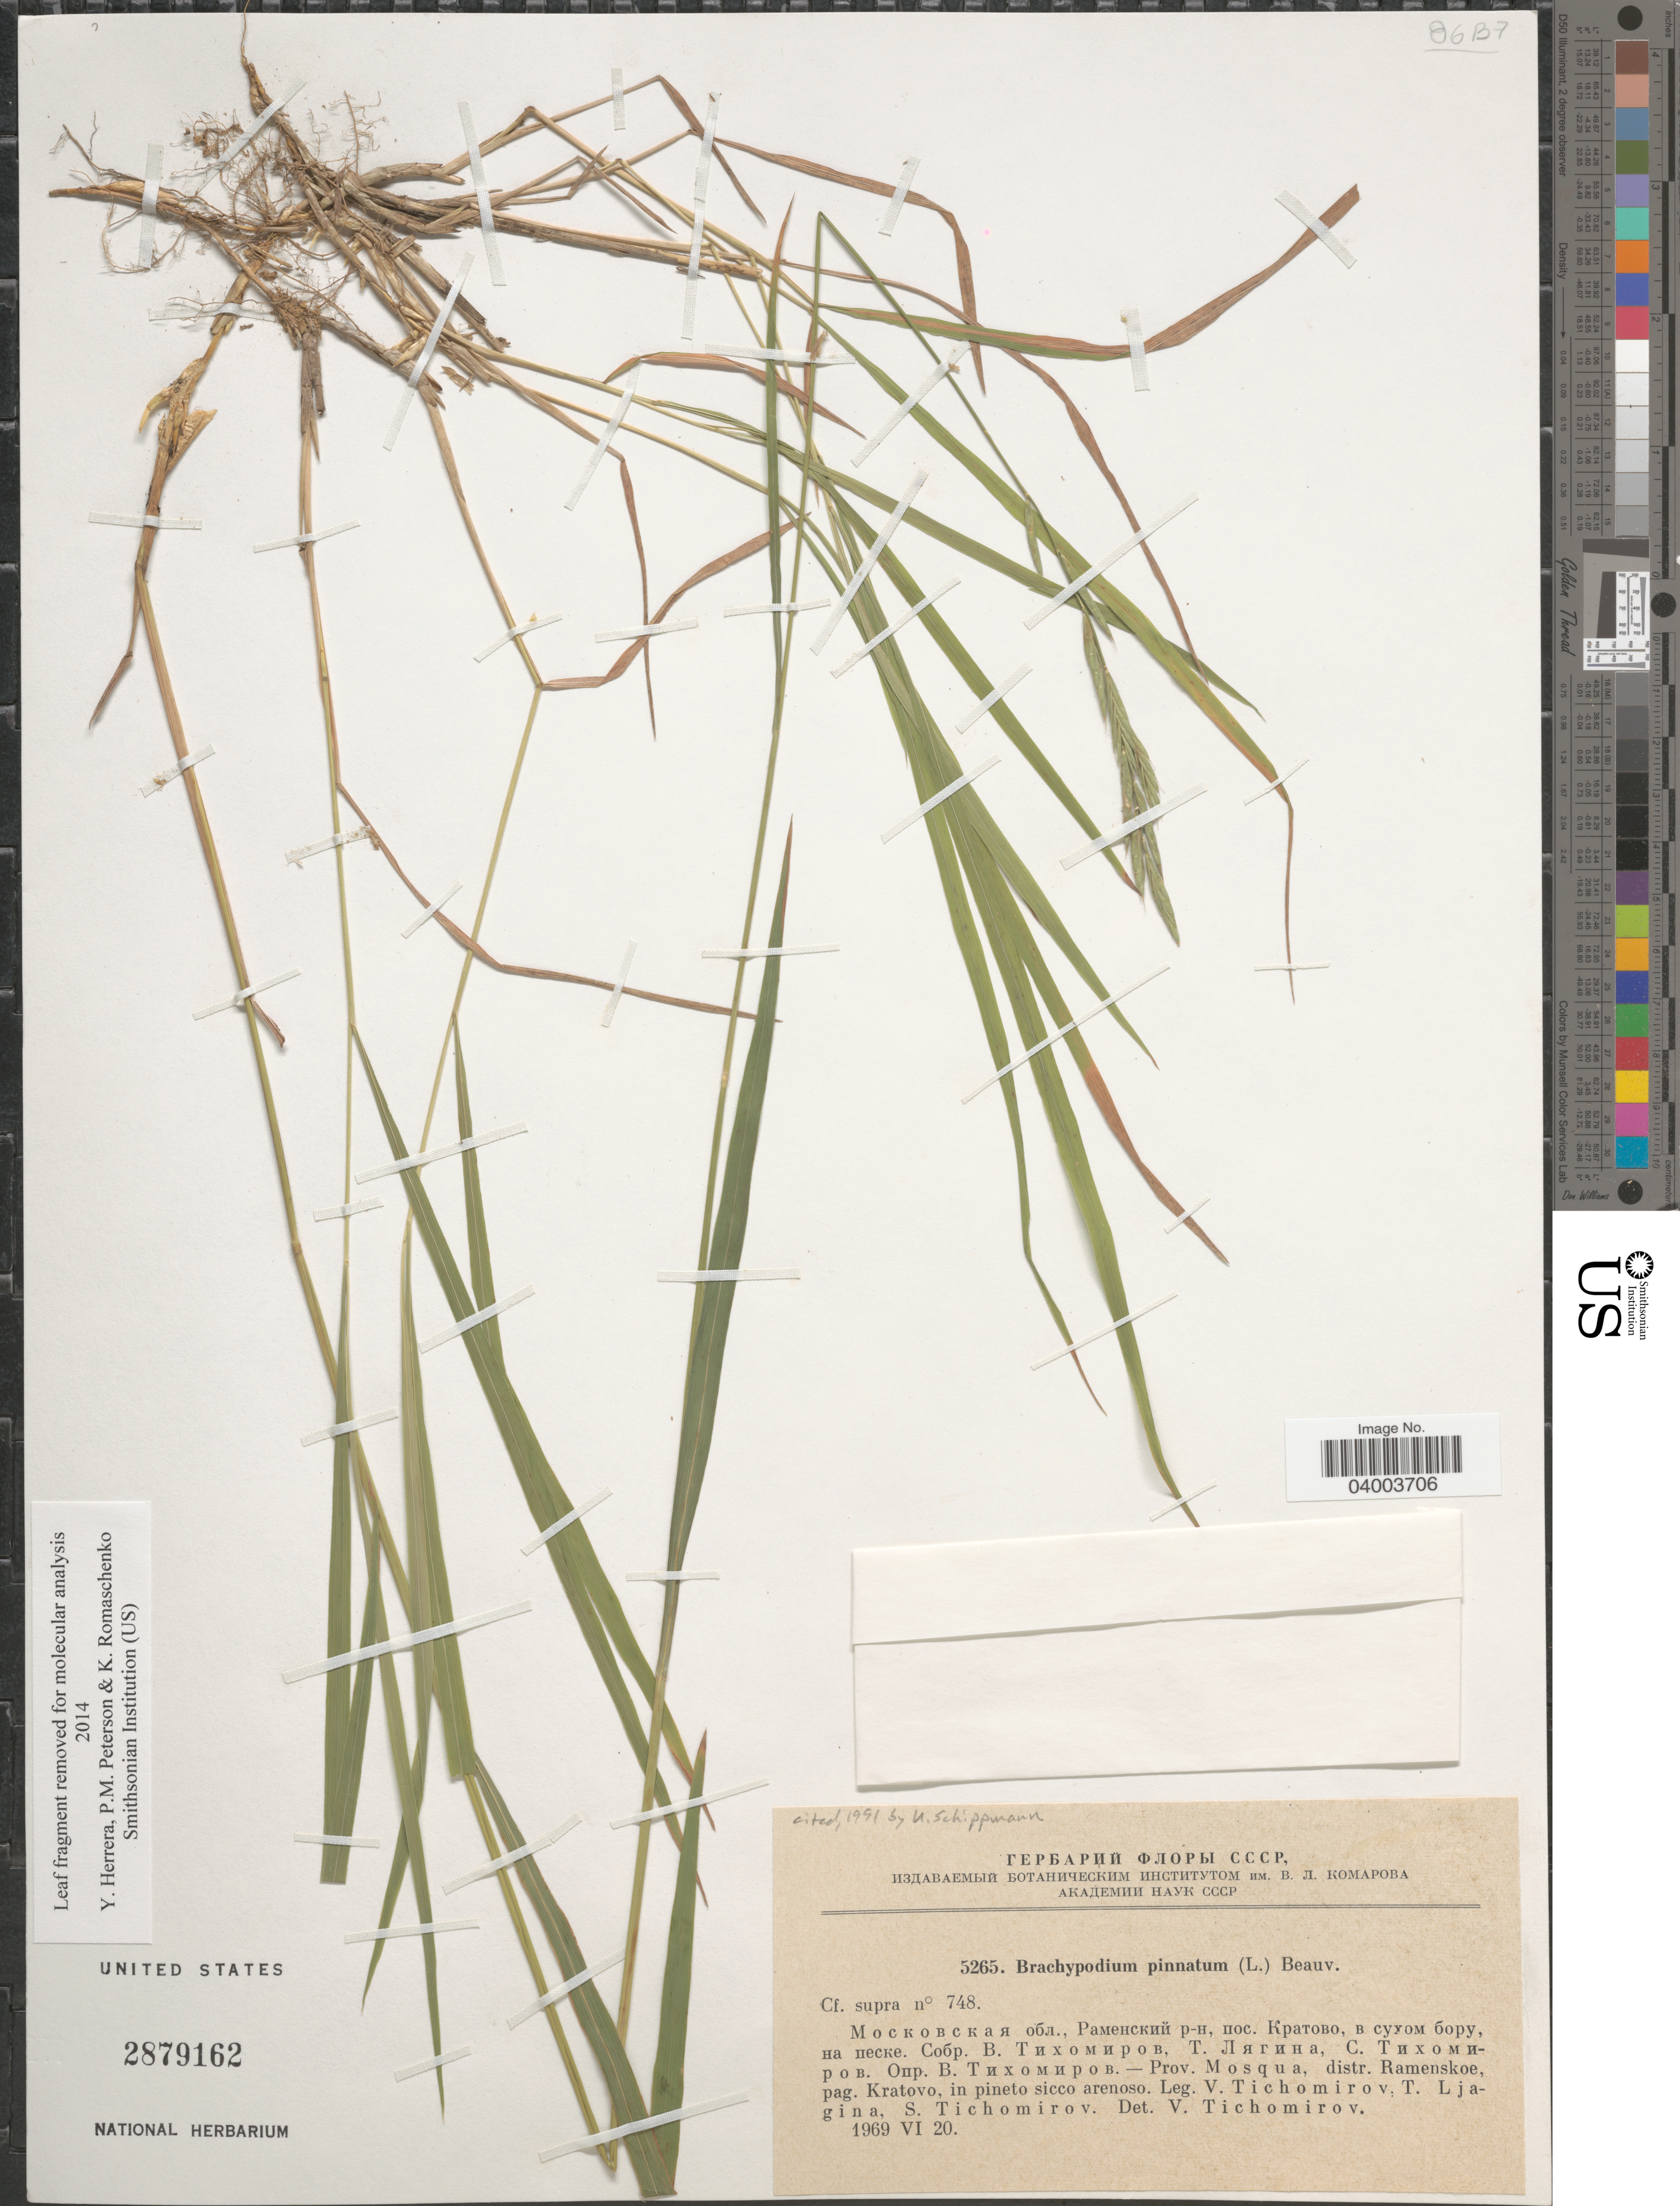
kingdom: Plantae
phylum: Tracheophyta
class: Liliopsida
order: Poales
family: Poaceae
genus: Brachypodium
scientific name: Brachypodium pinnatum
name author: (L.) P. Beauv.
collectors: V. Tichomirov, T. Ljagina & S. Tichomirov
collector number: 5265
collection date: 1969-06-20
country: Russian Federation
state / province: Moscow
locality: Prov. Mosqua, distr. Ramenskoe, pag. Kratovo, in pineto sicco arenoso.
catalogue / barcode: US 2879162